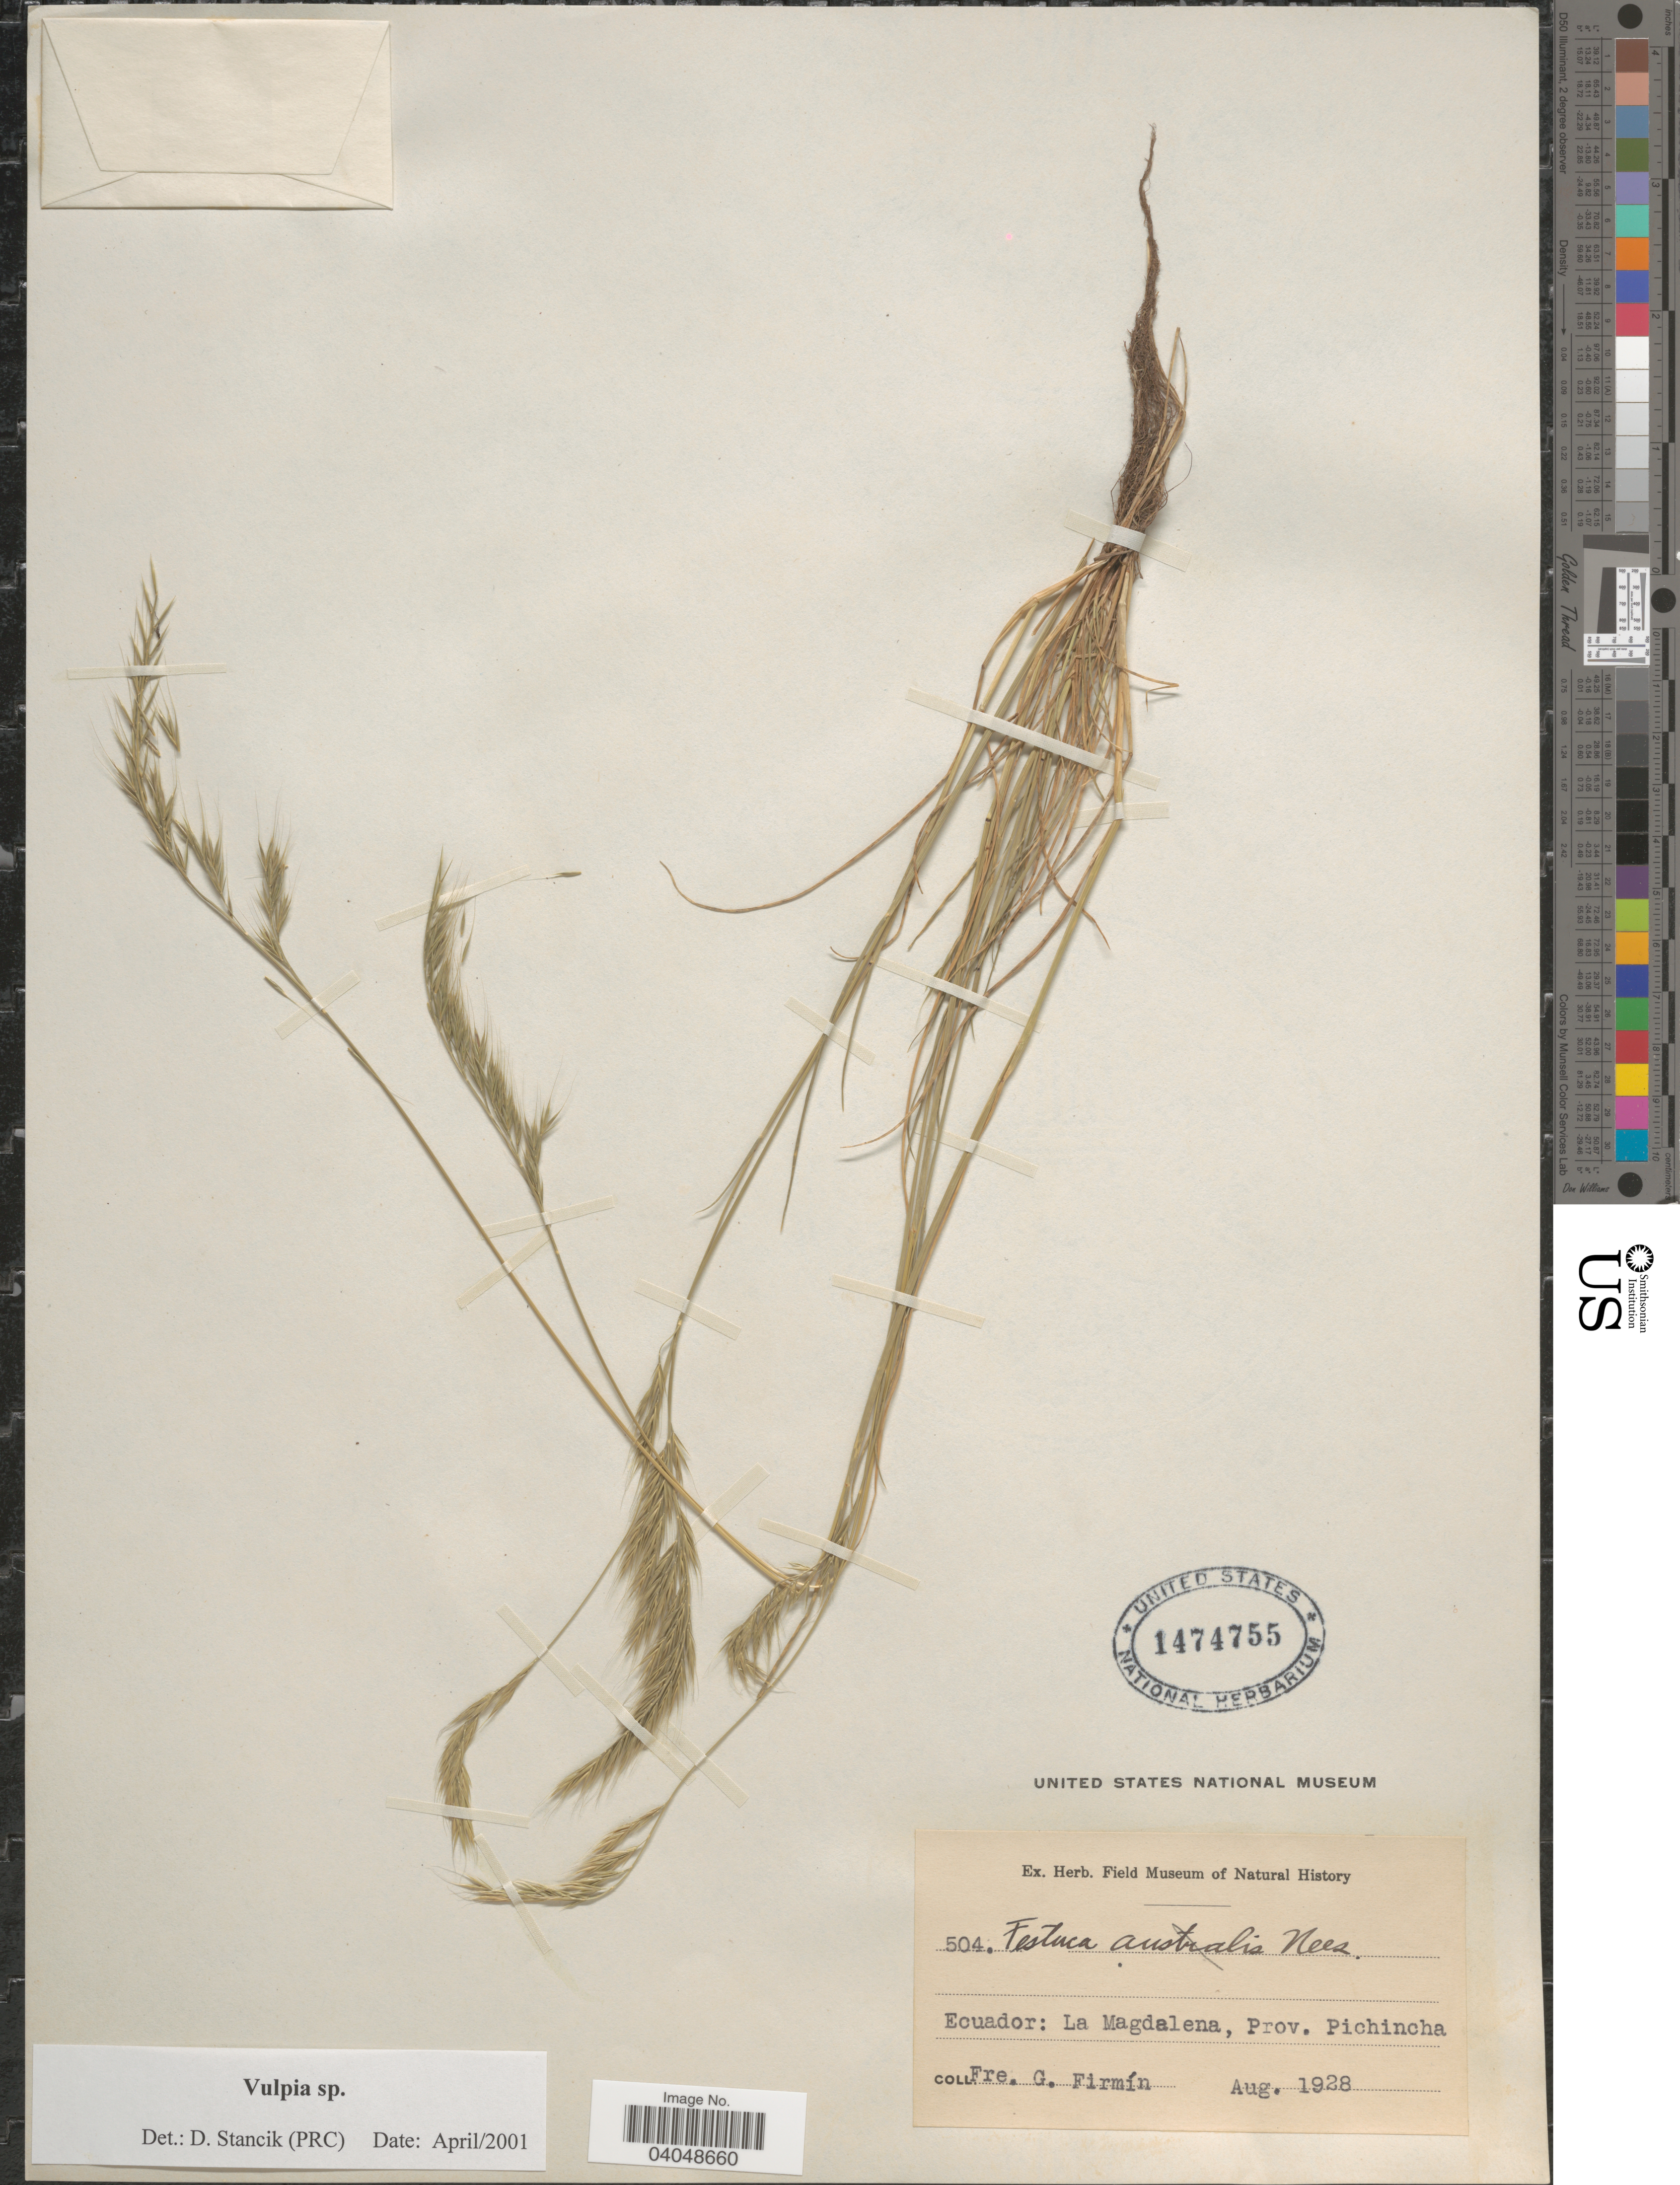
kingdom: Plantae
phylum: Tracheophyta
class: Liliopsida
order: Poales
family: Poaceae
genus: Festuca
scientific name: Festuca sp.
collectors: F. Firmin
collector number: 504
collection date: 1928-08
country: Ecuador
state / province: Pichincha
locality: La Magdalena.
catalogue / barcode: US 1474755